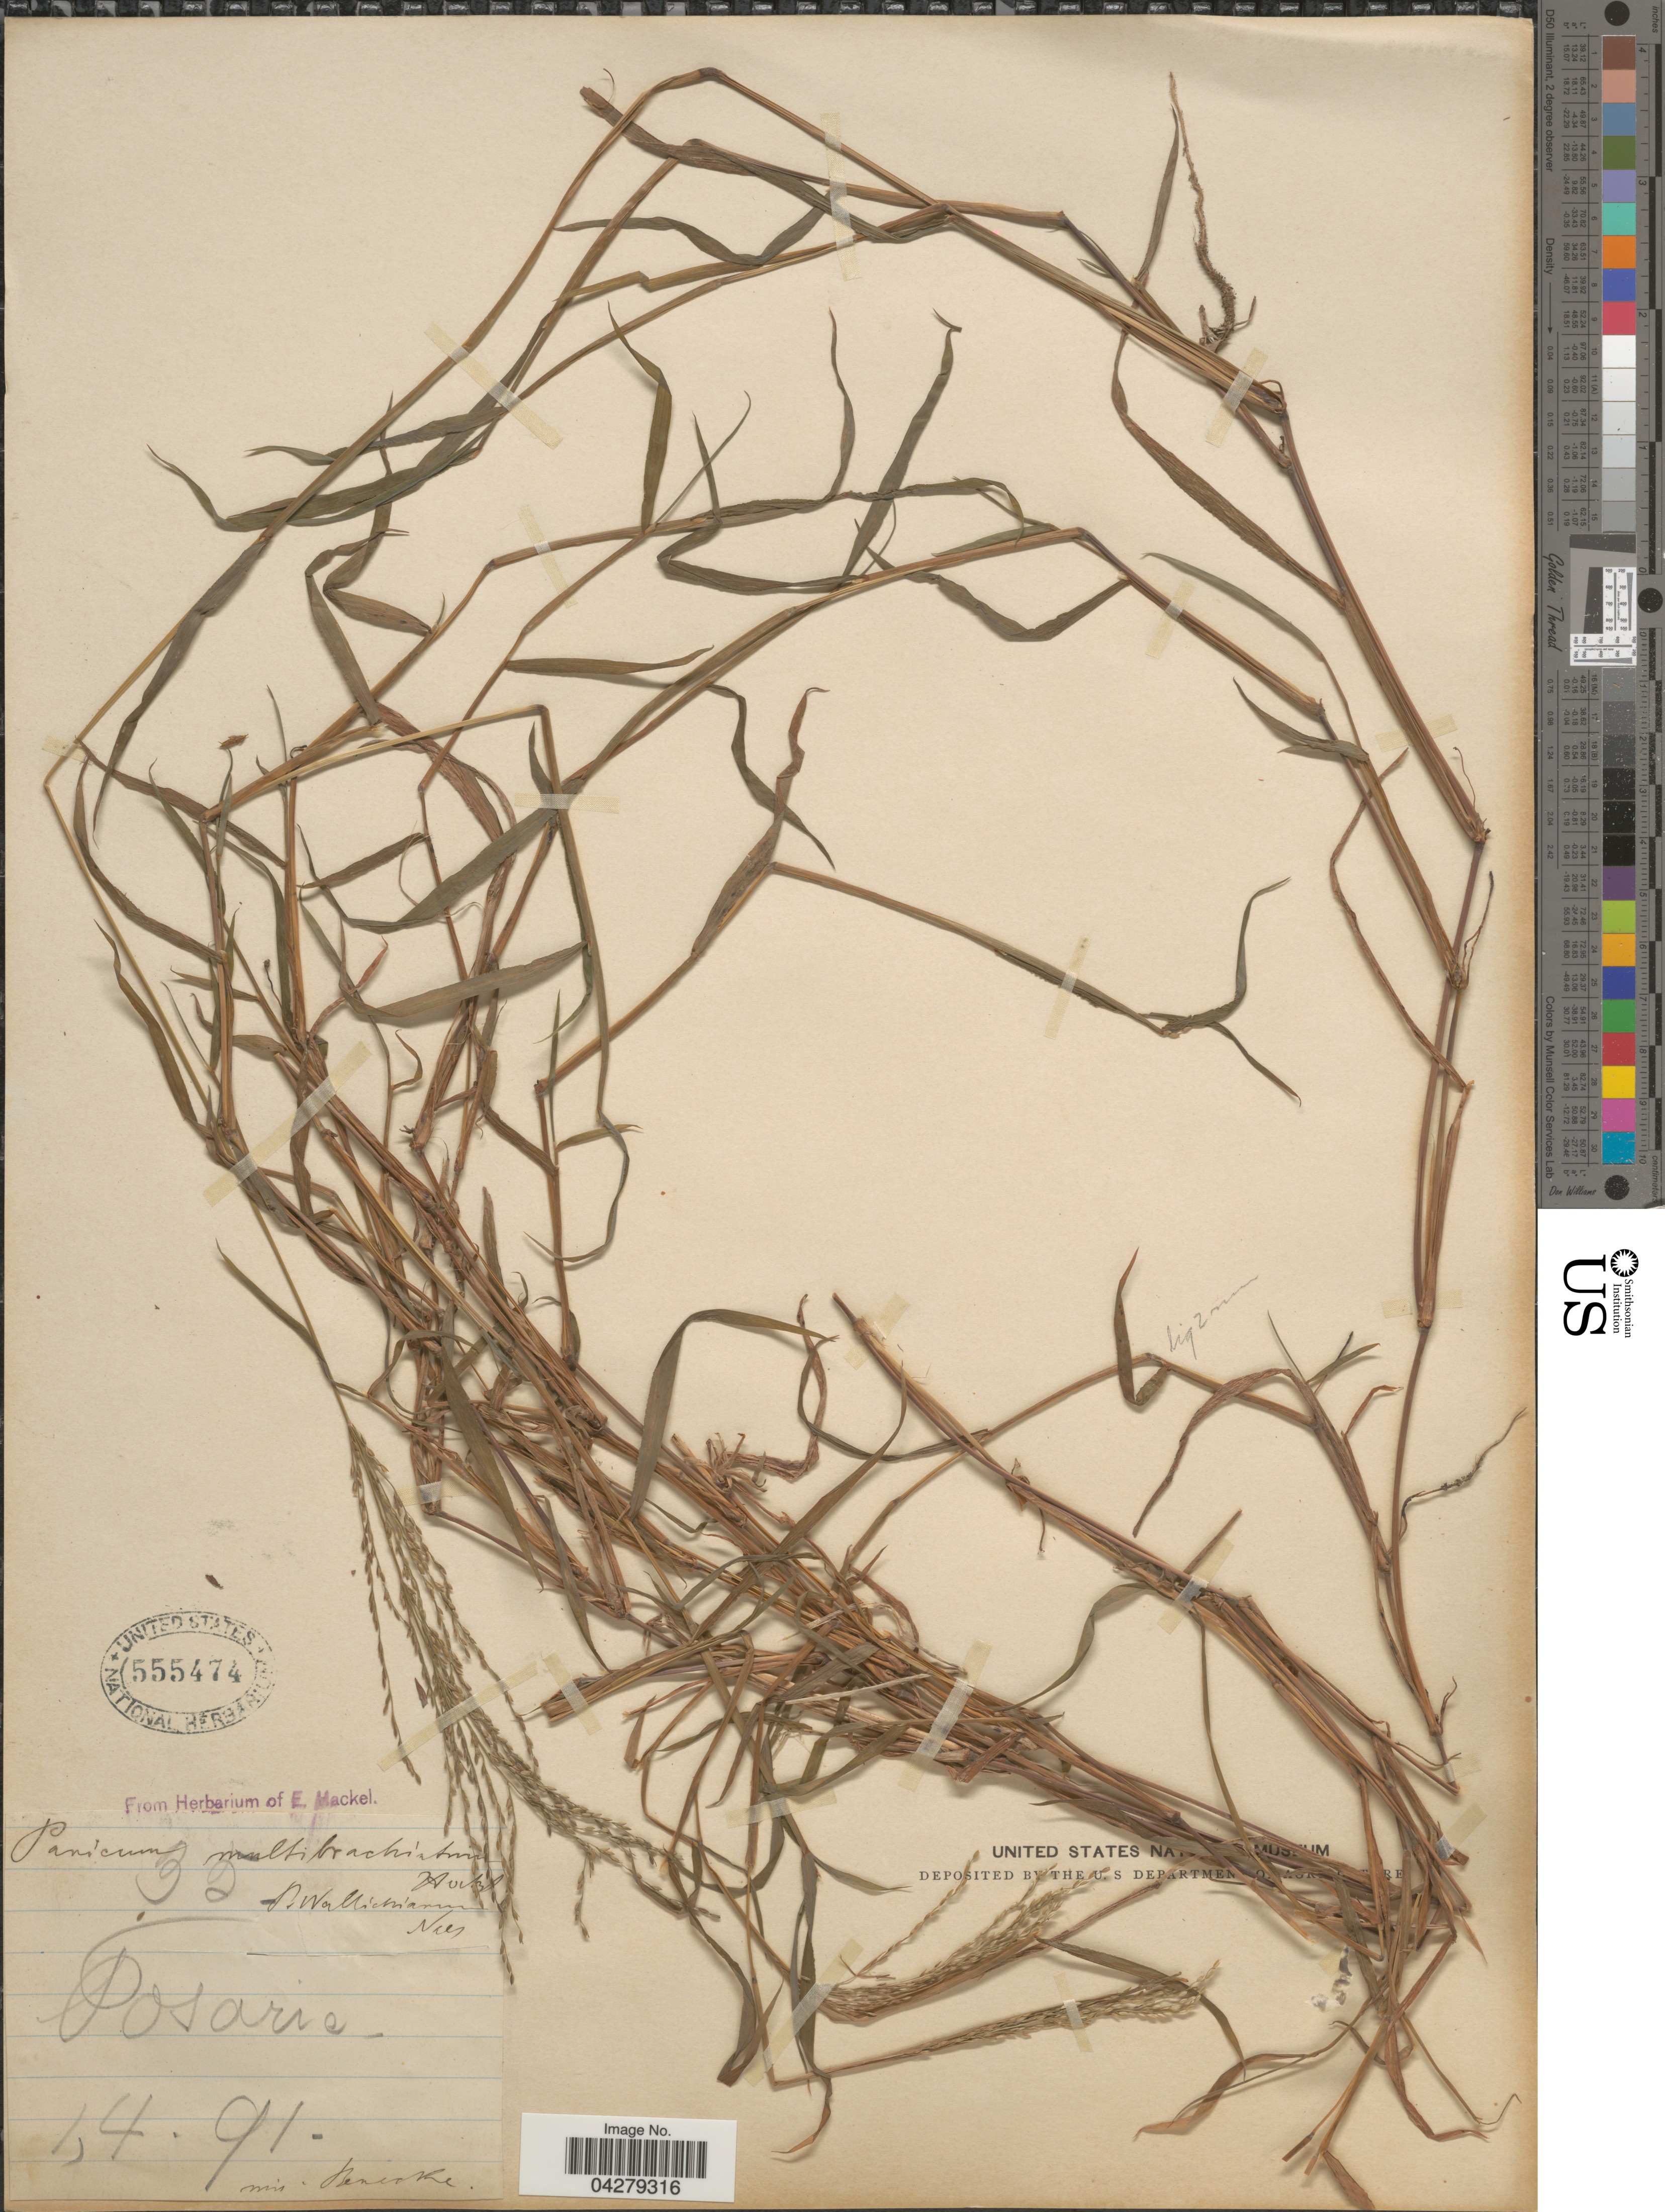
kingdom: Plantae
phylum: Tracheophyta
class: Liliopsida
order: Poales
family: Poaceae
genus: Digitaria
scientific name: Digitaria wallichiana subsp. remota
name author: (Henr.) Veldkamp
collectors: Benicke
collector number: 33*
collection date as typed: Transcribed d/m/y: 1/4/91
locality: Posarie [unsure placement].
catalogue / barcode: US 555474